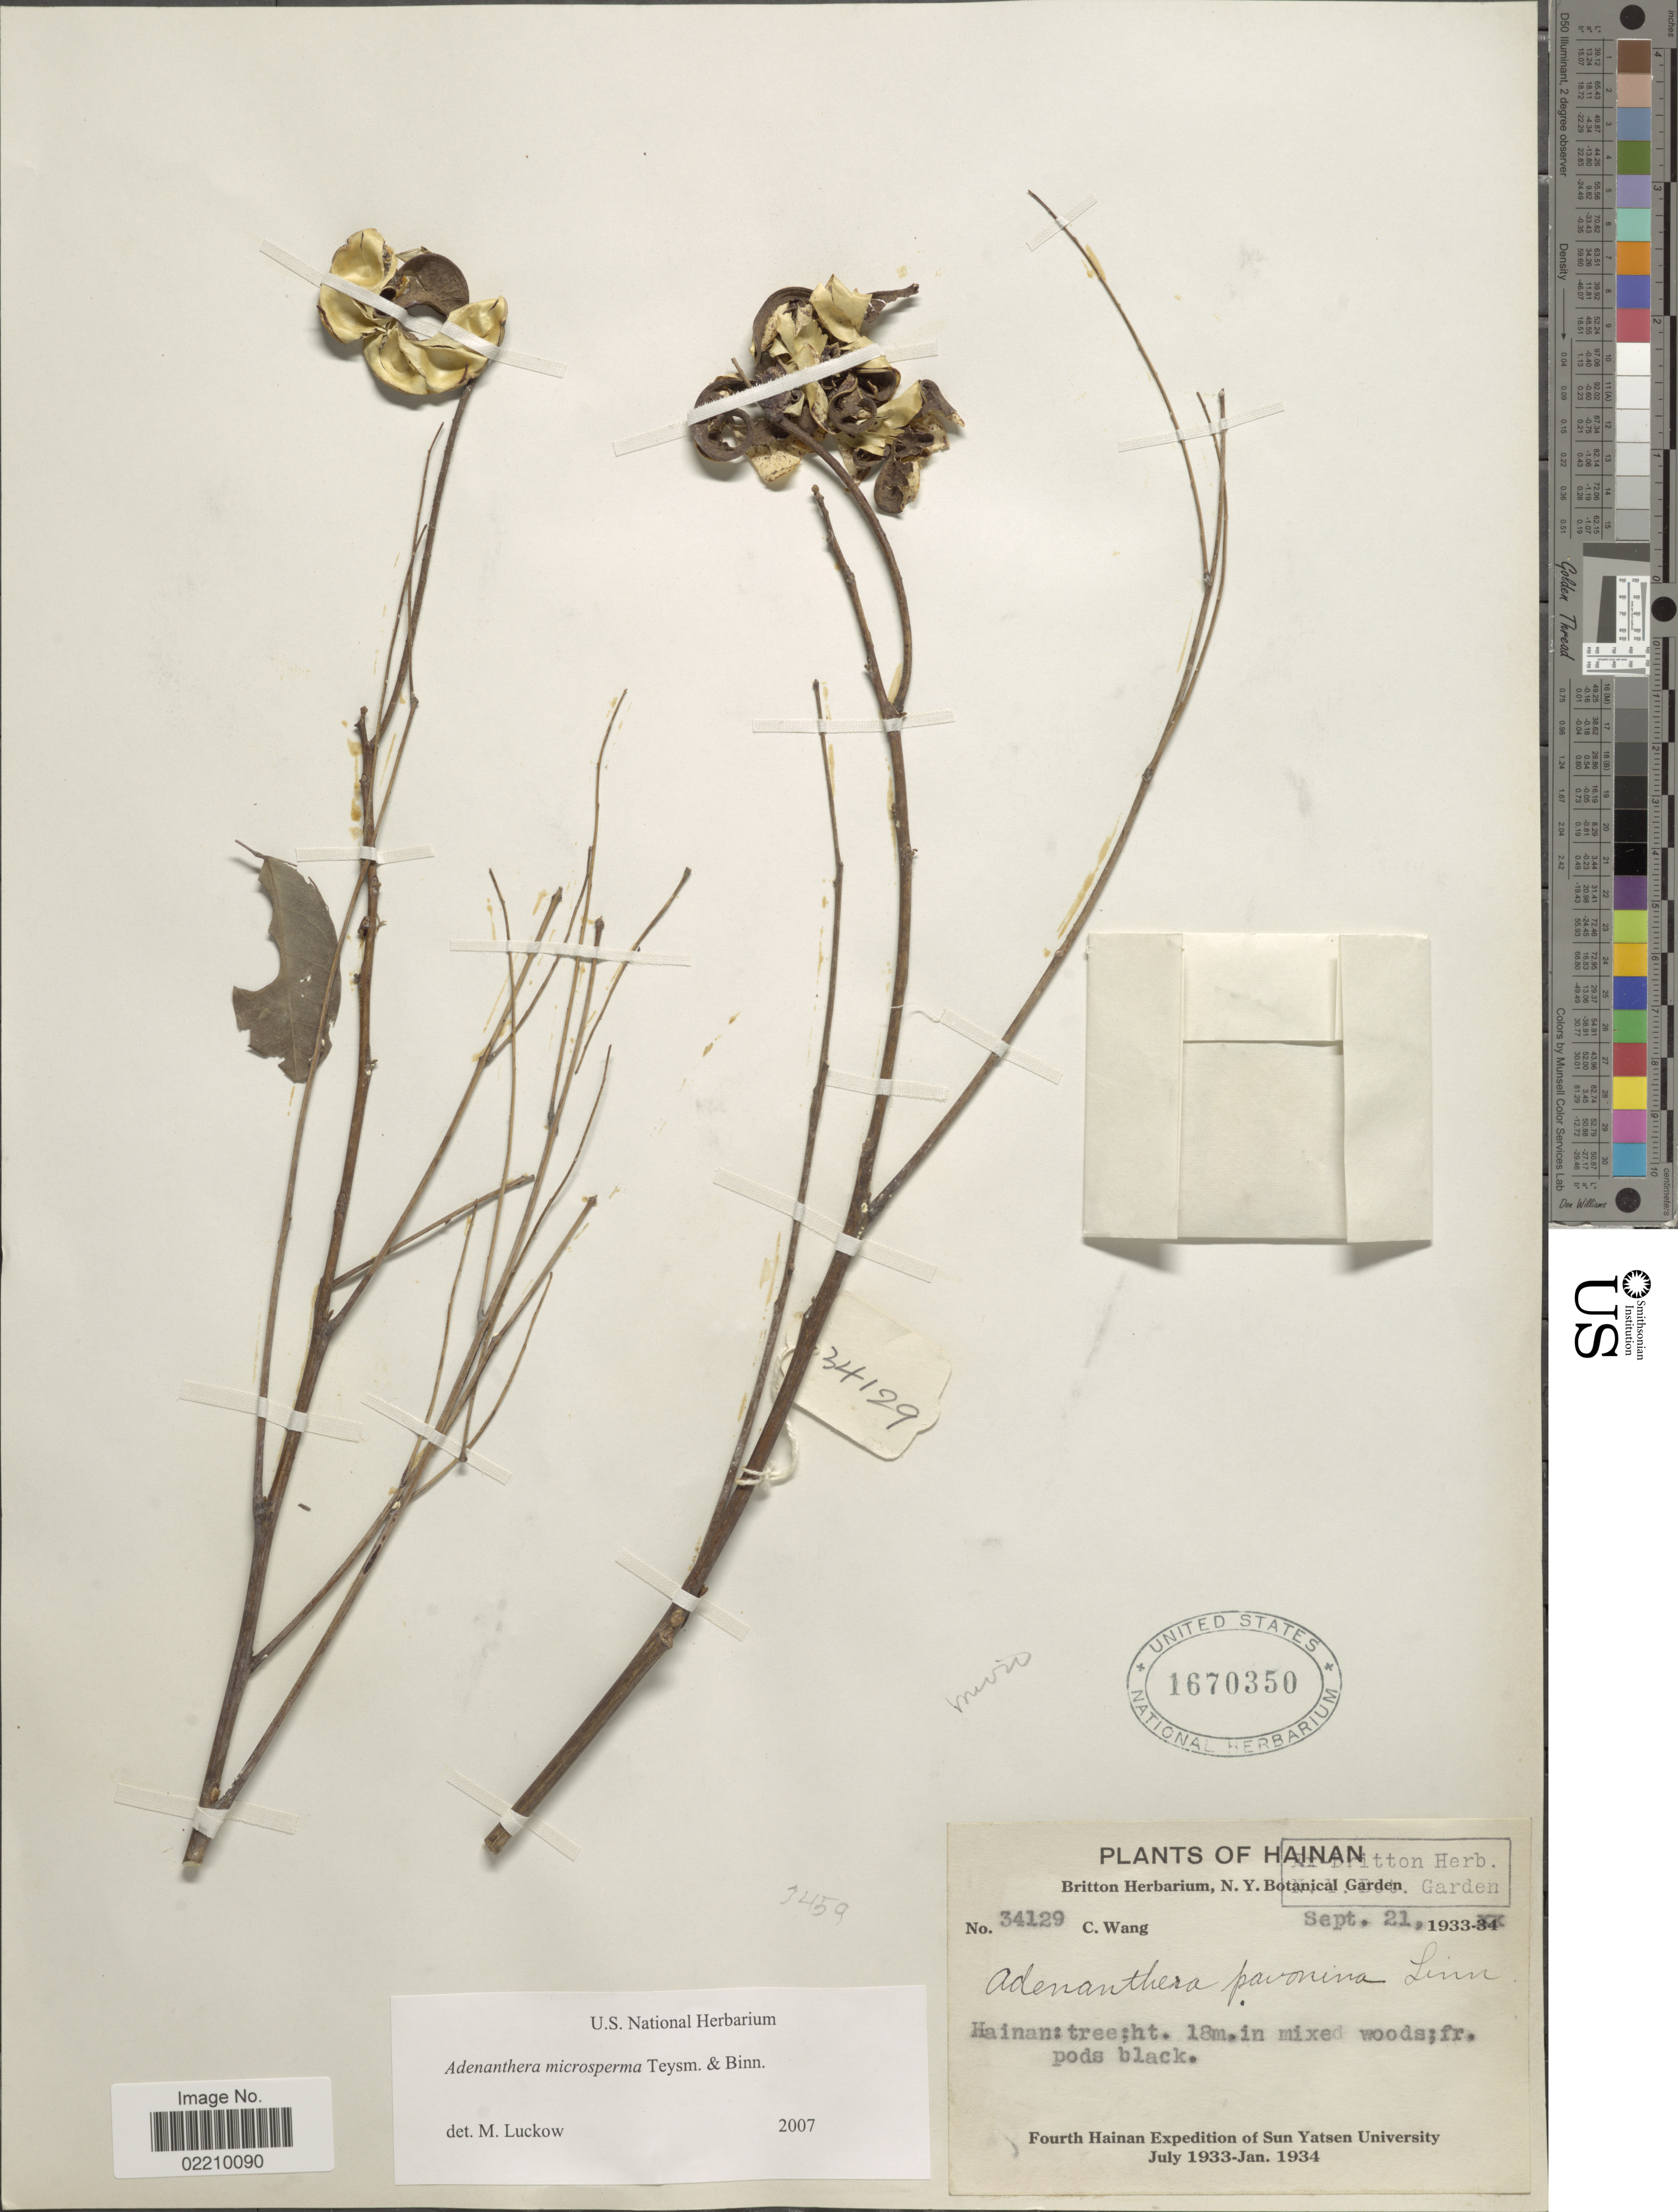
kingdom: Plantae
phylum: Tracheophyta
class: Magnoliopsida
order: Fabales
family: Fabaceae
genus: Adenanthera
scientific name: Adenanthera microsperma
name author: Teysm. & Binn.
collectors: C. Wang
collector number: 34129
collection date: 1933-09-21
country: China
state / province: Hainan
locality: Hainan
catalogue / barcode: US 1670350